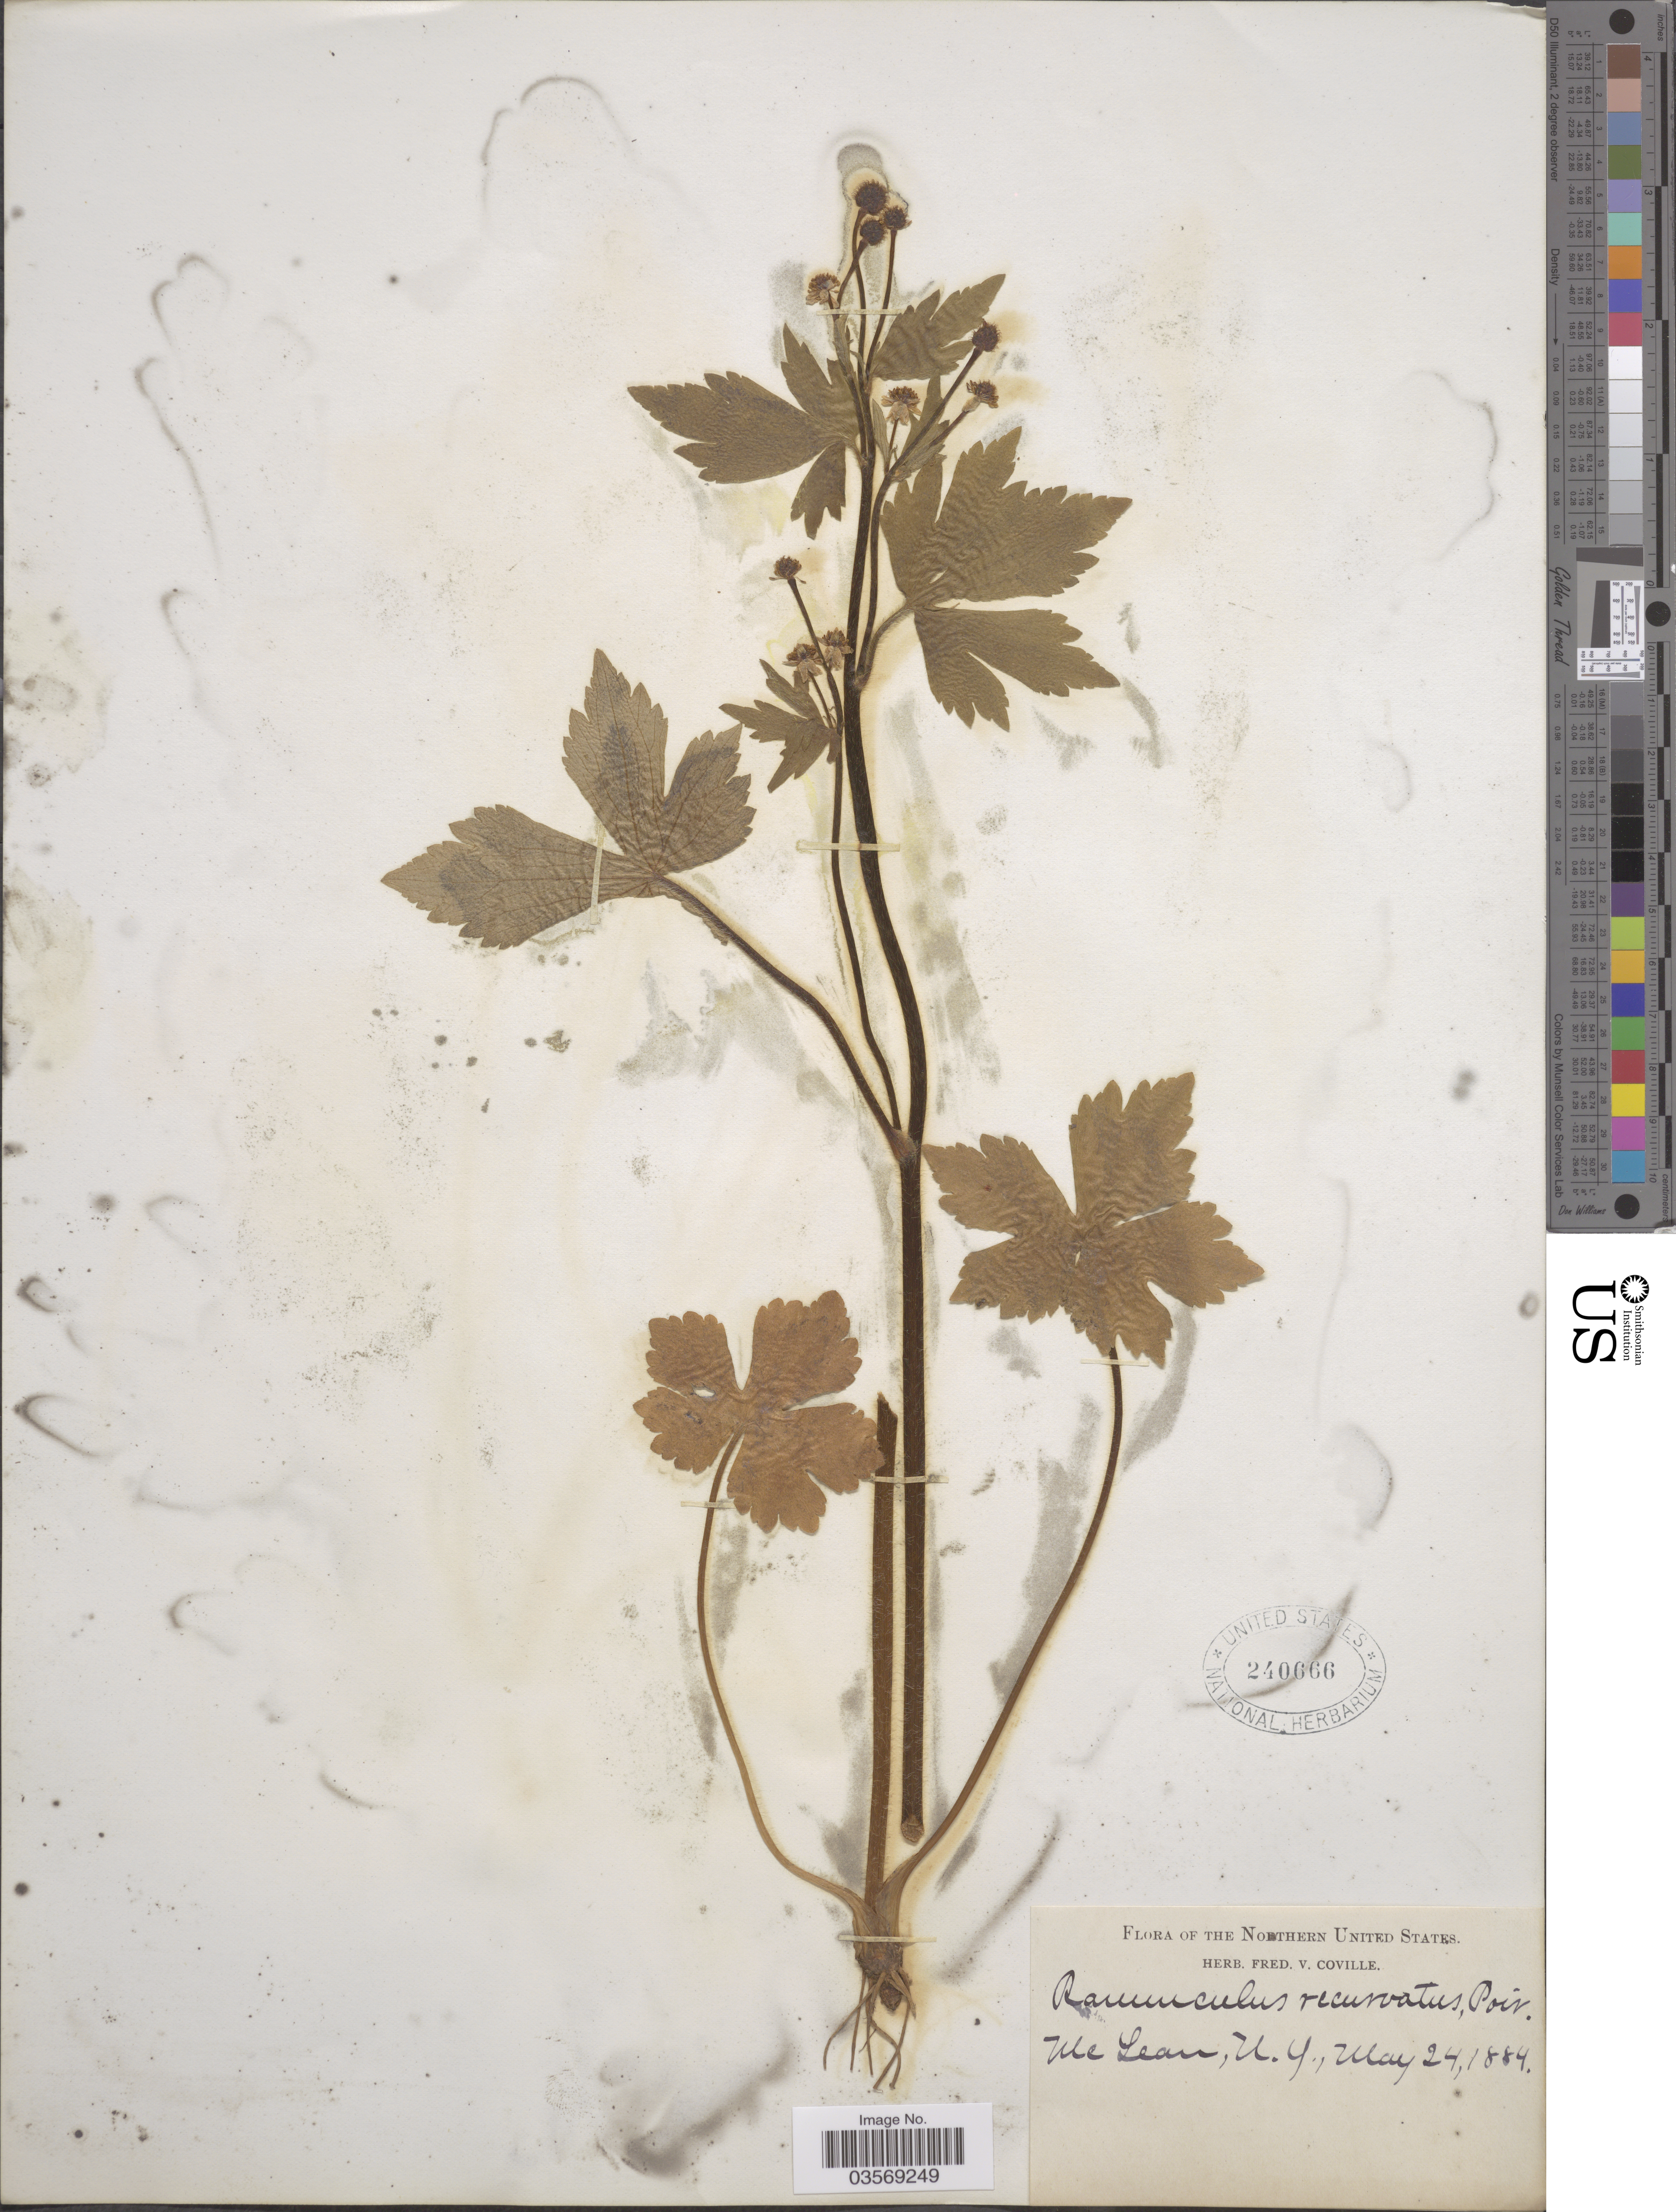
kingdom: Plantae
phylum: Tracheophyta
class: Magnoliopsida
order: Ranunculales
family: Ranunculaceae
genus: Ranunculus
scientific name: Ranunculus recurvatus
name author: Poir.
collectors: ex herb. Fred. V. Coville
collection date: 1884-05-24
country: United States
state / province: New York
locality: The Northern United States. Mc Lean.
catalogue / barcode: US 240666